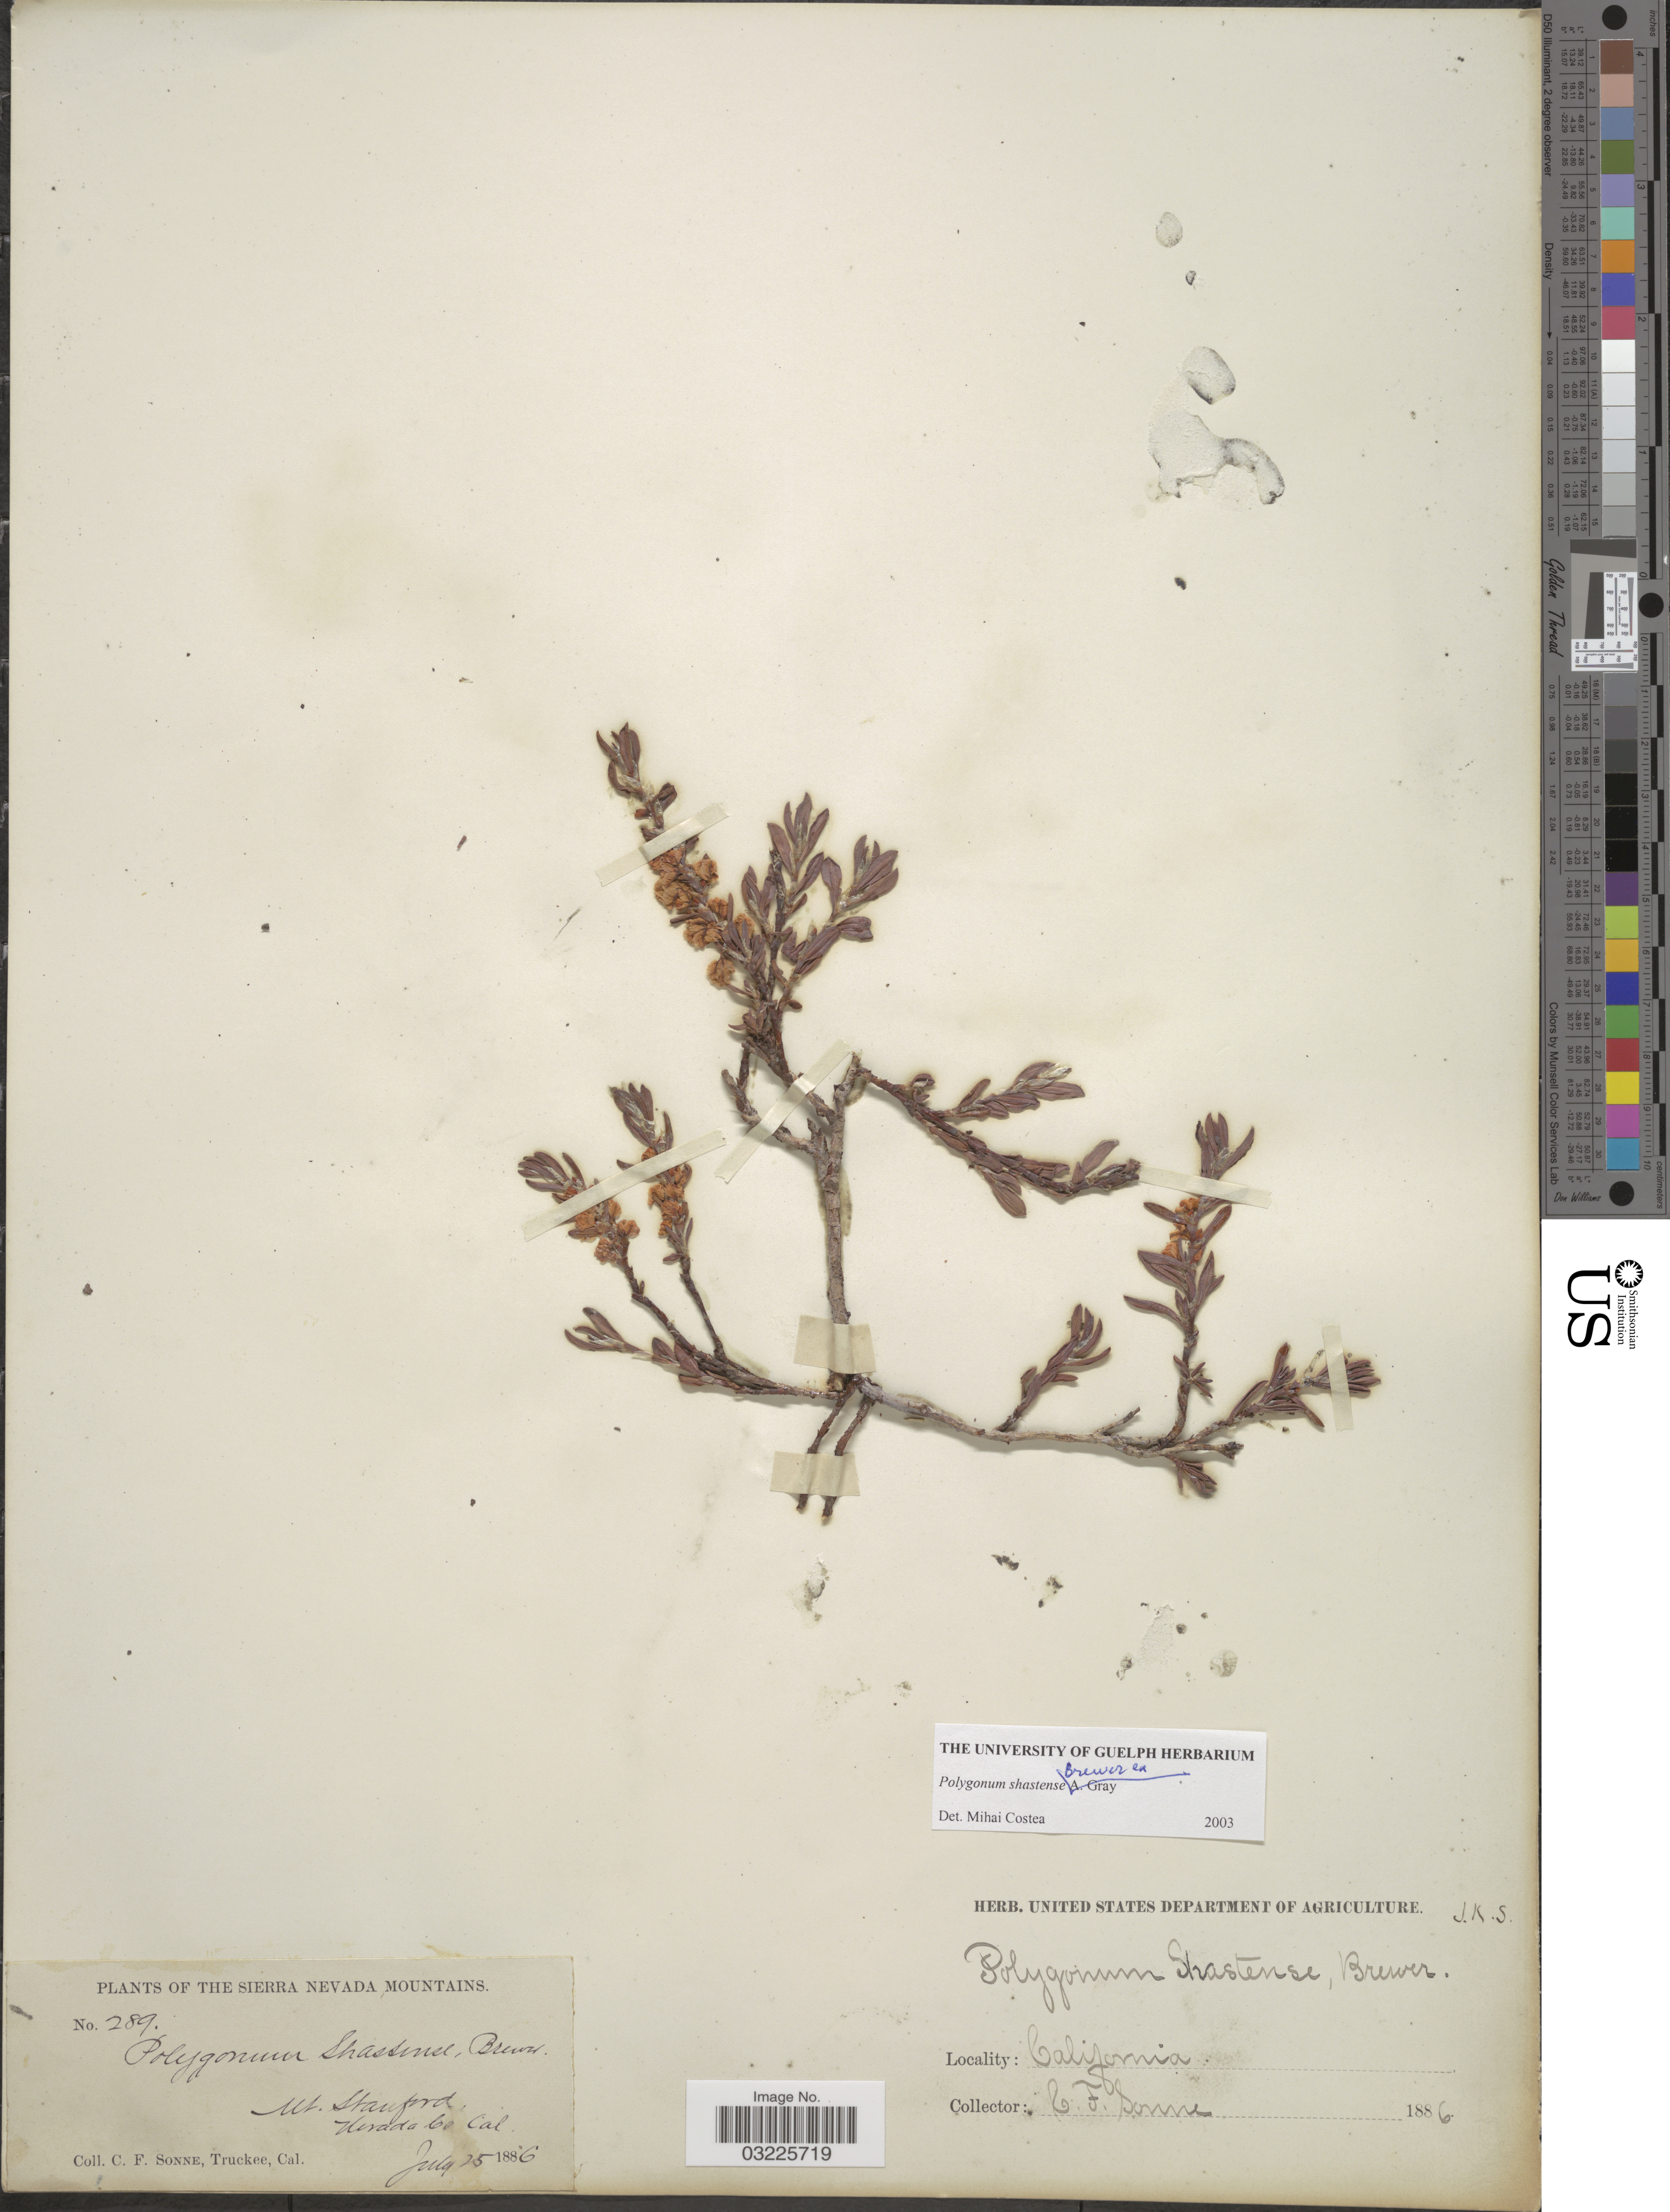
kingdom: Plantae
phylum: Tracheophyta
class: Magnoliopsida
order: Caryophyllales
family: Polygonaceae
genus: Polygonum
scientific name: Polygonum shastense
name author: W.H. Brewer ex A. Gray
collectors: C. Sonne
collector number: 289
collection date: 1886-07-25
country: United States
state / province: California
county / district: Nevada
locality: Mt. Stanford, Nevada Co.